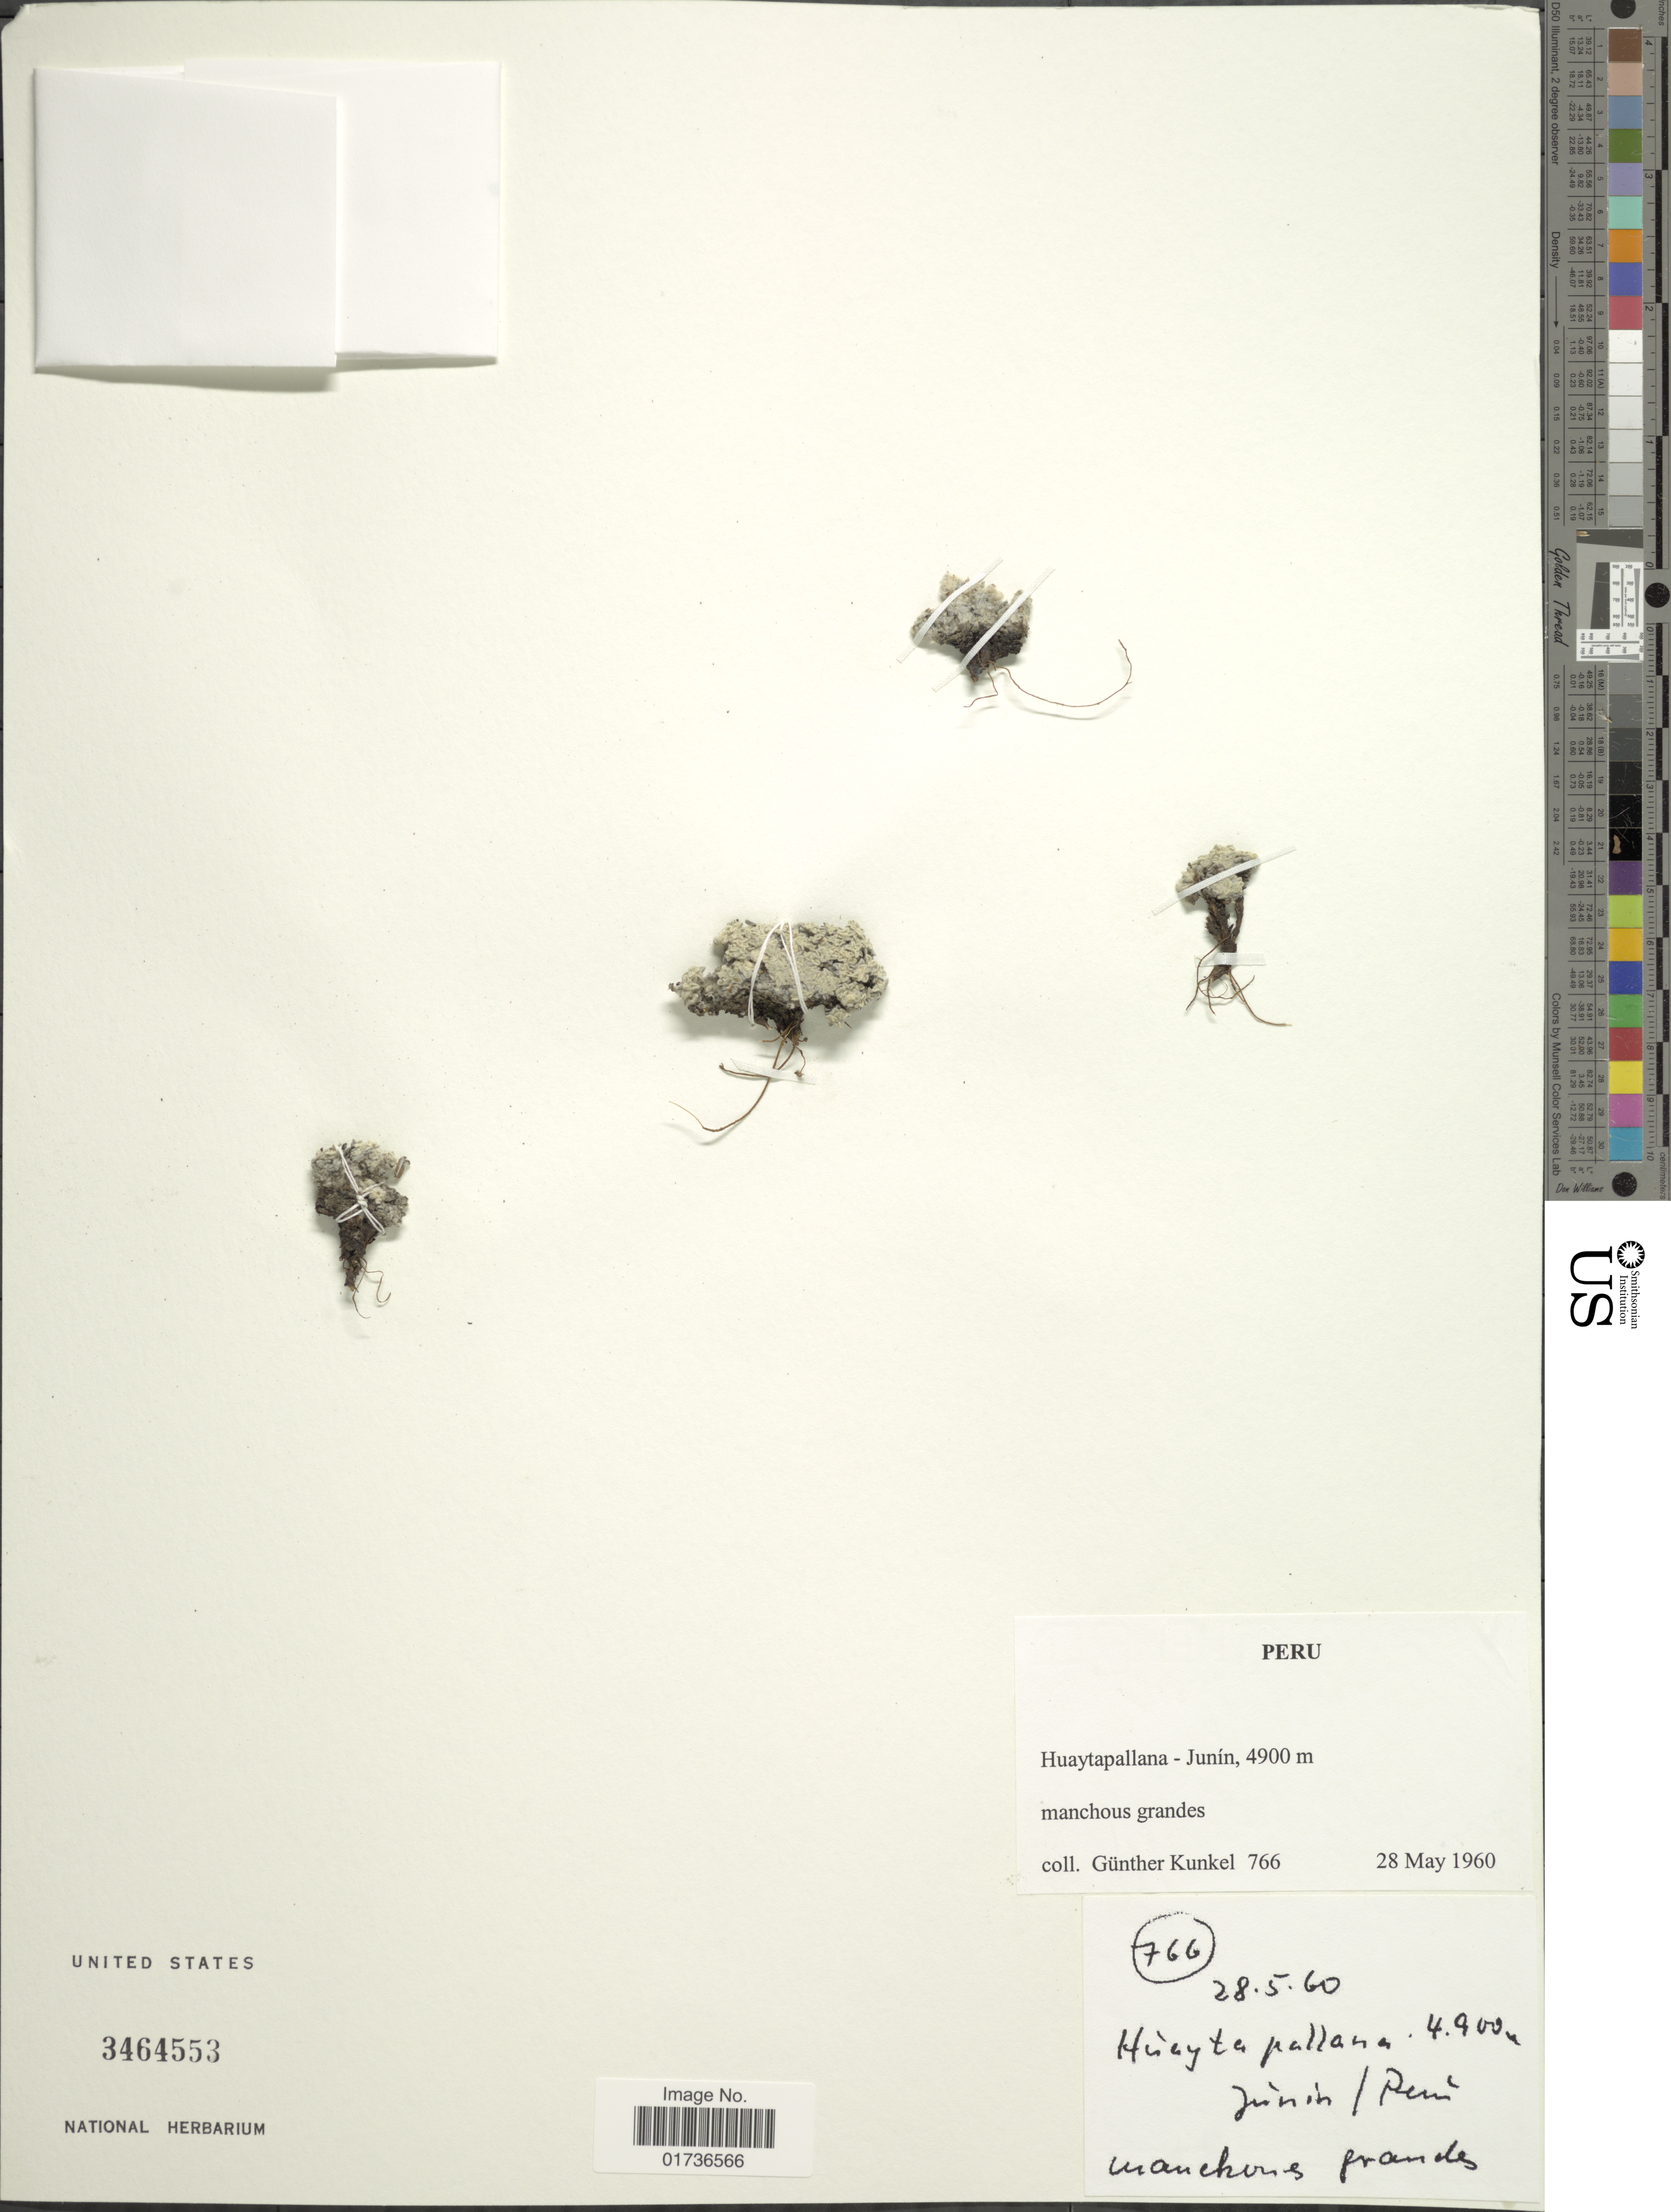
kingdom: Plantae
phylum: Tracheophyta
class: Magnoliopsida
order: Asterales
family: Asteraceae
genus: Belloa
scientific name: Belloa schultzii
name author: (Wedd.) Cabrera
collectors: G. Kunkel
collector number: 766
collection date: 1960-05-28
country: Peru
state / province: Junín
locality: Huaytapallana, manchous grandes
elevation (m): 4900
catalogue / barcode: US 3464553